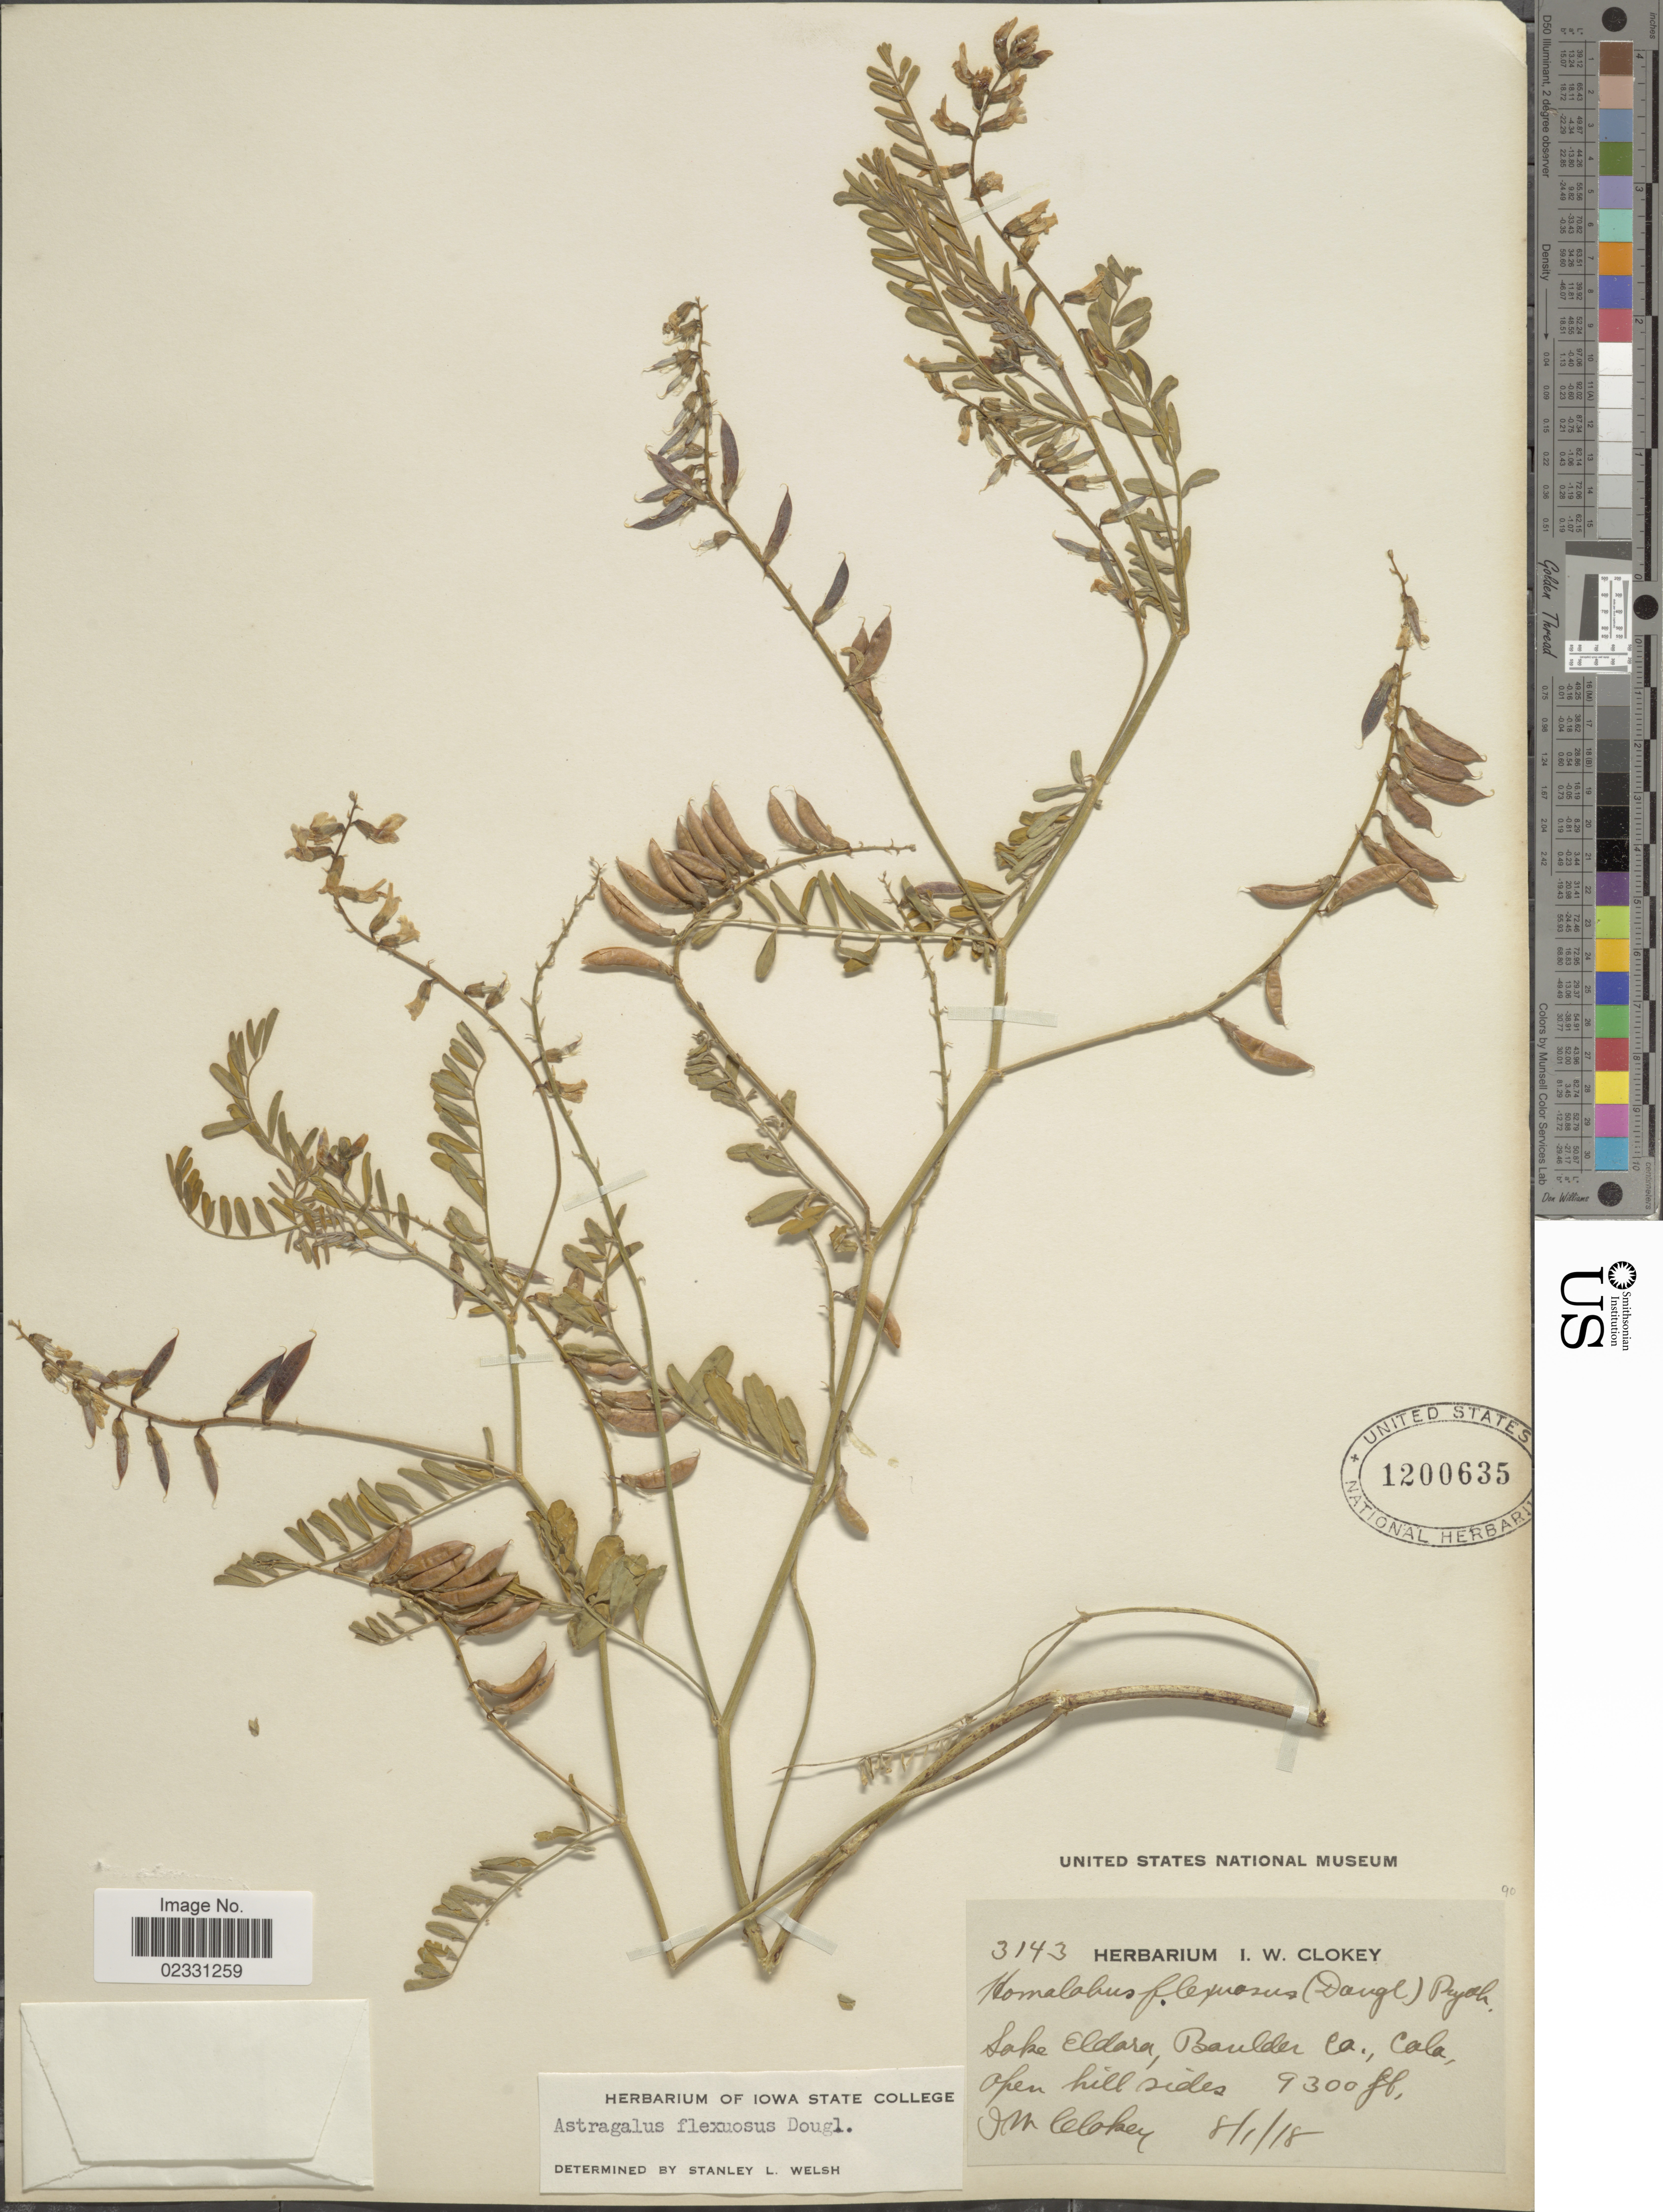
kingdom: Plantae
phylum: Tracheophyta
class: Magnoliopsida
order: Fabales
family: Fabaceae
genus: Astragalus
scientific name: Astragalus flexuosus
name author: (Hook.) Douglas ex G. Don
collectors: I. W. Clokey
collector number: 3143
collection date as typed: Transcribed d/m/y: 1/8/18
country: United States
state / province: Colorado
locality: Lake Eldara, Boulder Co.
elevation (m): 2835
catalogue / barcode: US 1200635